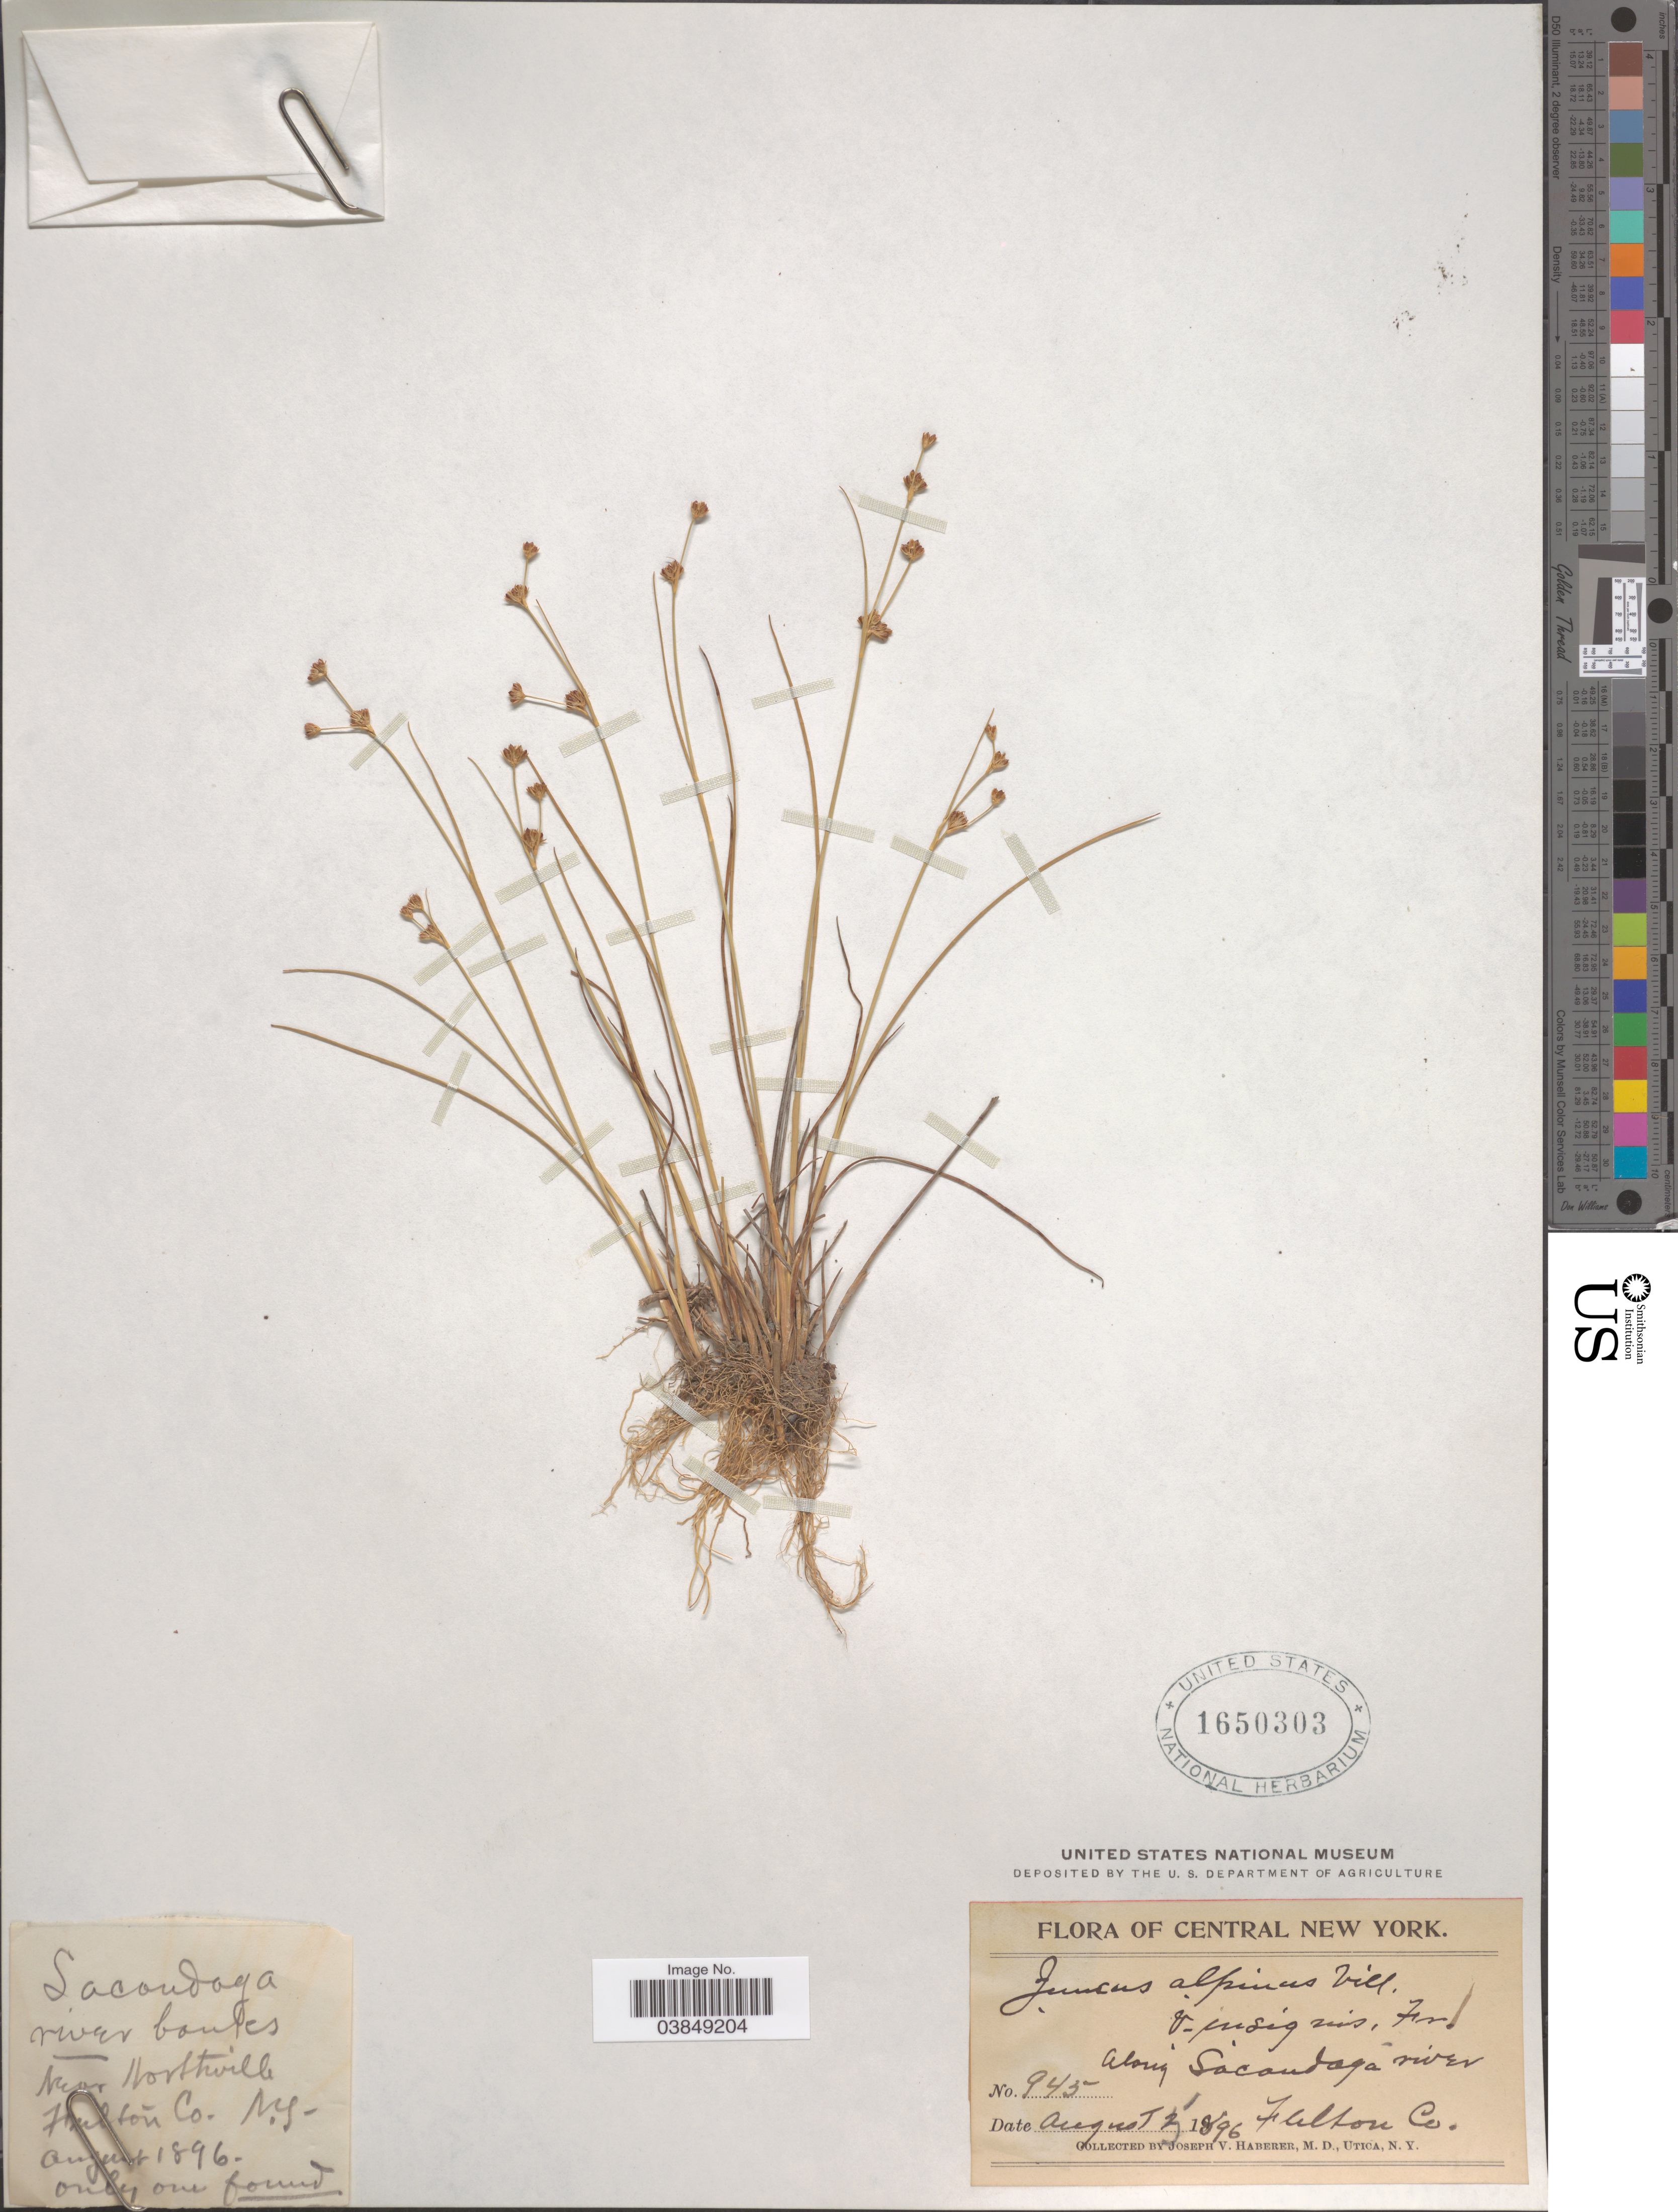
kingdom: Plantae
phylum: Tracheophyta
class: Liliopsida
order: Poales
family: Juncaceae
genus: Juncus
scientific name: Juncus alpinus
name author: Vill.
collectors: J. V. Haberer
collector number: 945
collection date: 1896-08-05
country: United States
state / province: New York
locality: Central New York. Along Sacandaga river. Fulton Co. Sacandaga river banks. Near Northville Fultón Co.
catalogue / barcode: US 1650303